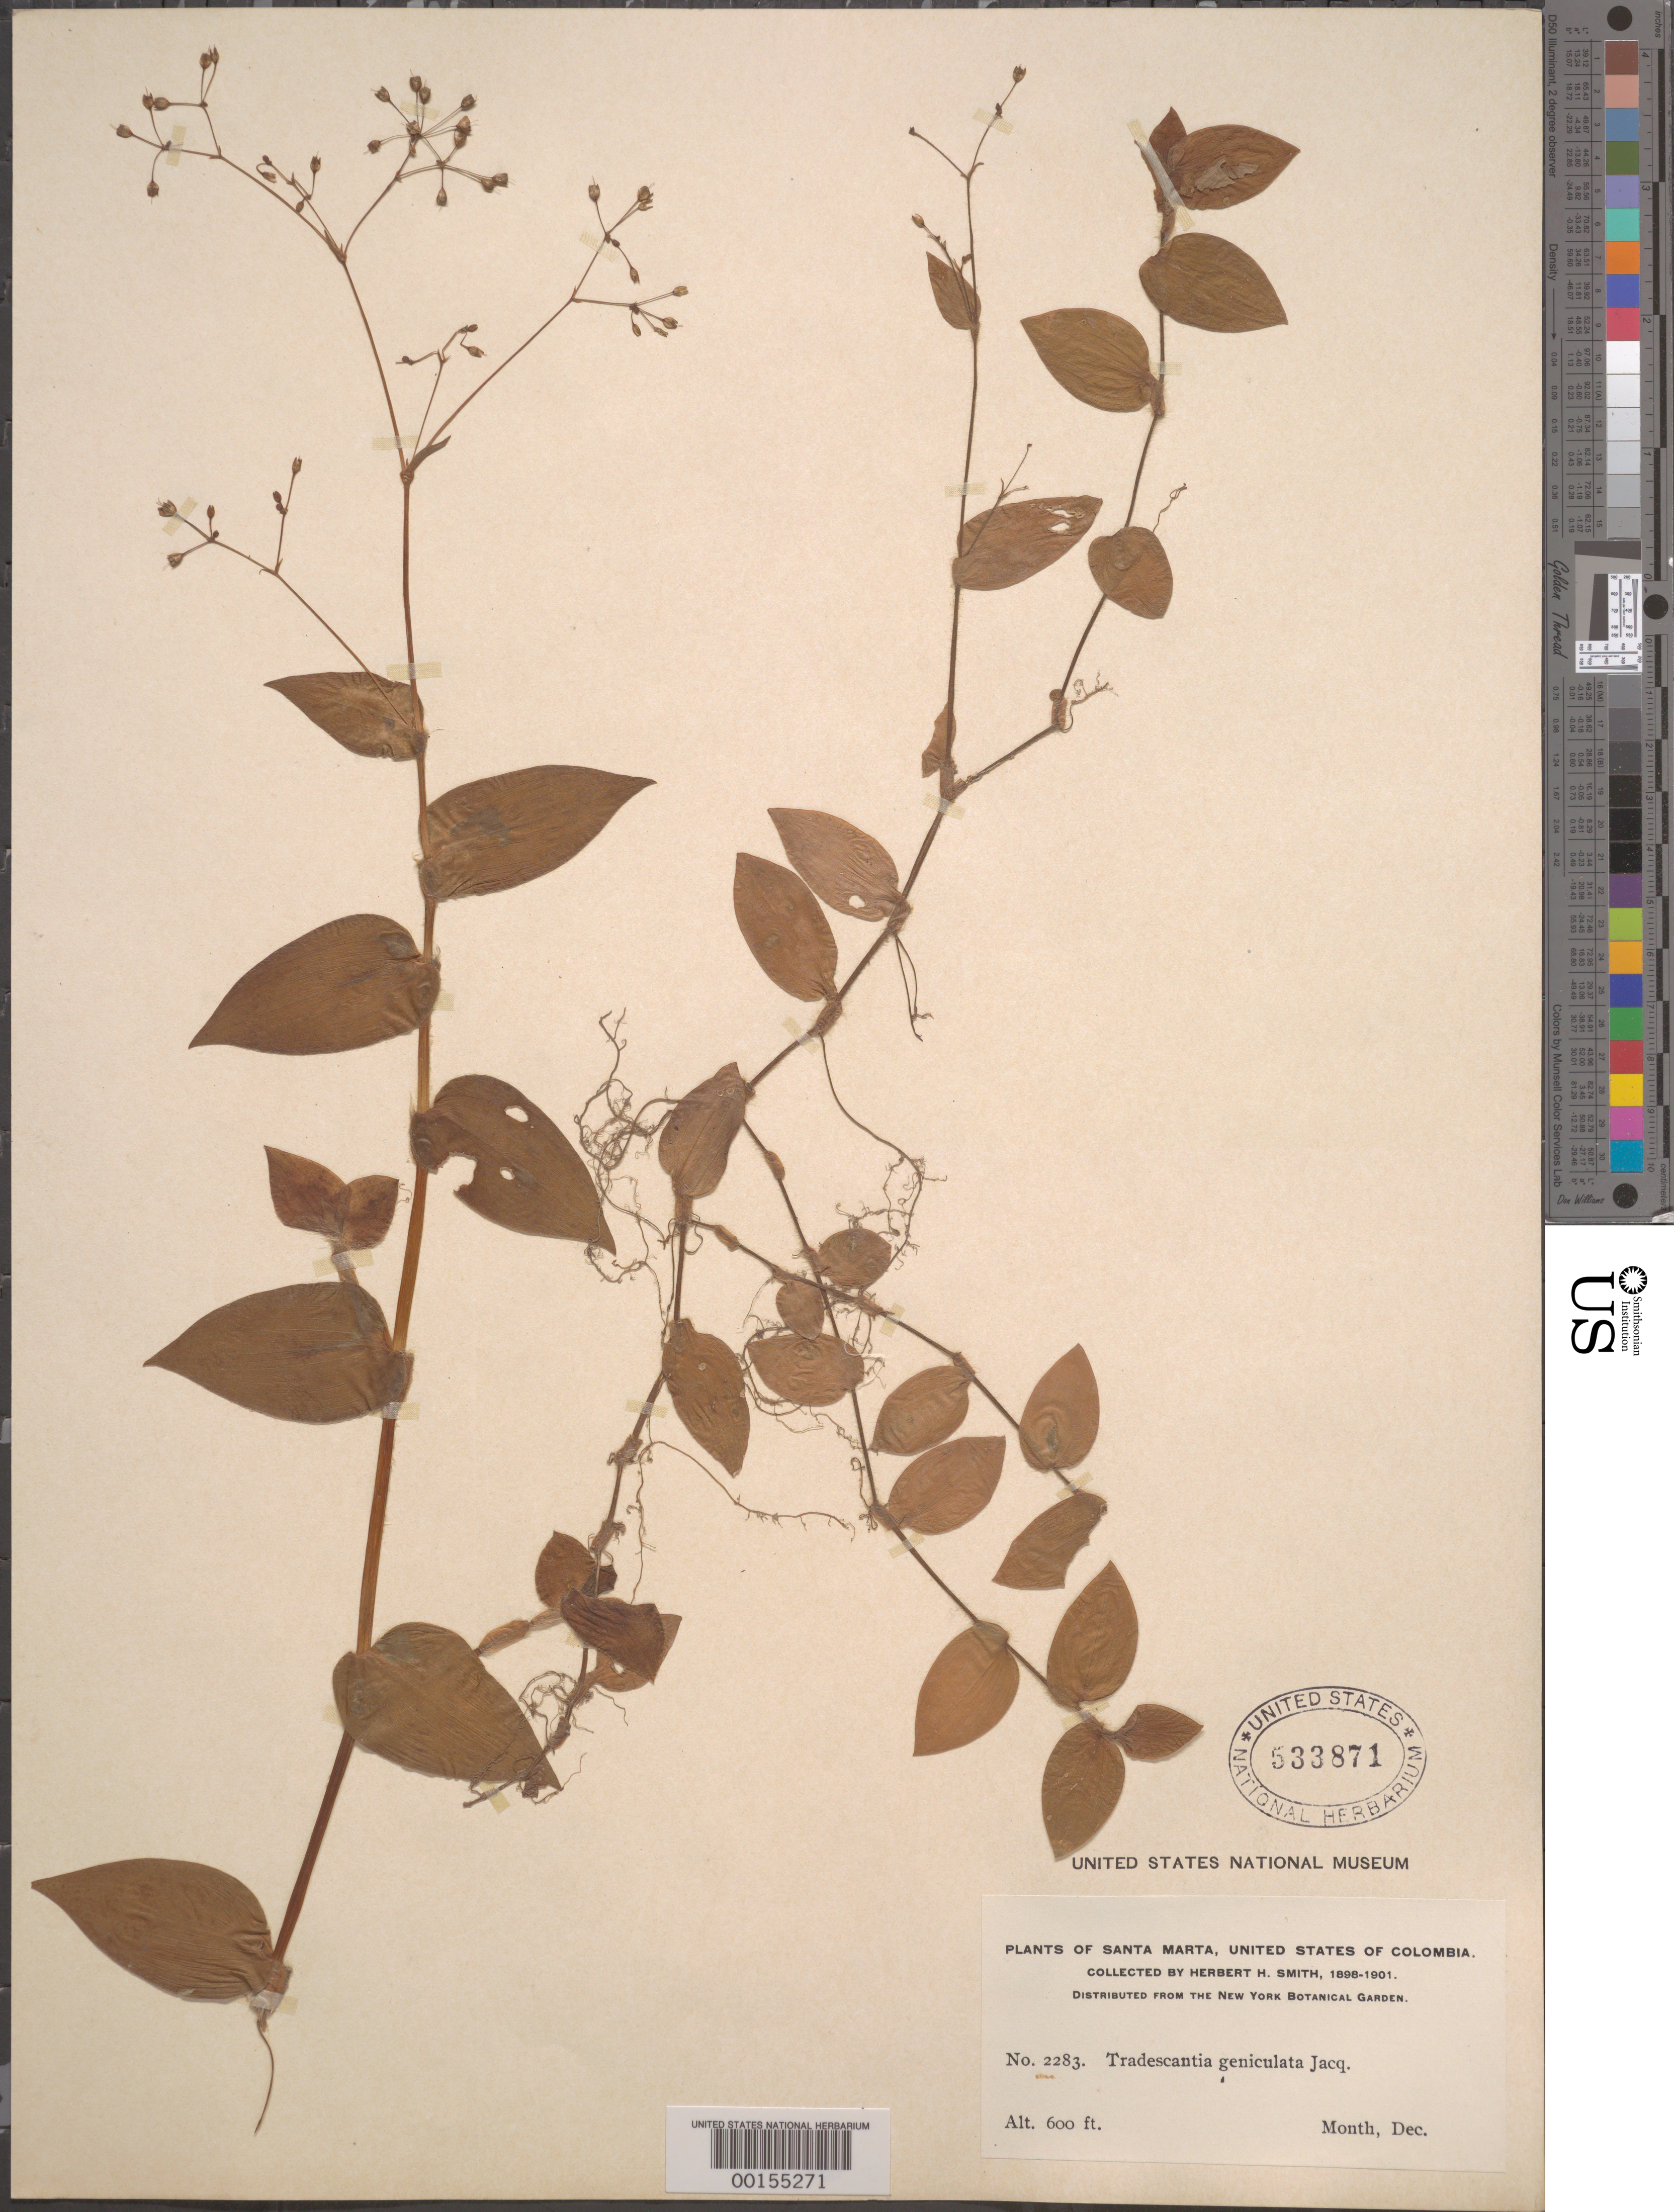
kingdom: Plantae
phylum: Tracheophyta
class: Liliopsida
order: Commelinales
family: Commelinaceae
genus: Gibasis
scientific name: Gibasis geniculata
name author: (Jacq.) Rohweder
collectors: Herbert H. Smith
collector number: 2283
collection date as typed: Dec 1898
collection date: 1898-12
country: Colombia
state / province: Magdalena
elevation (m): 183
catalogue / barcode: US 533871